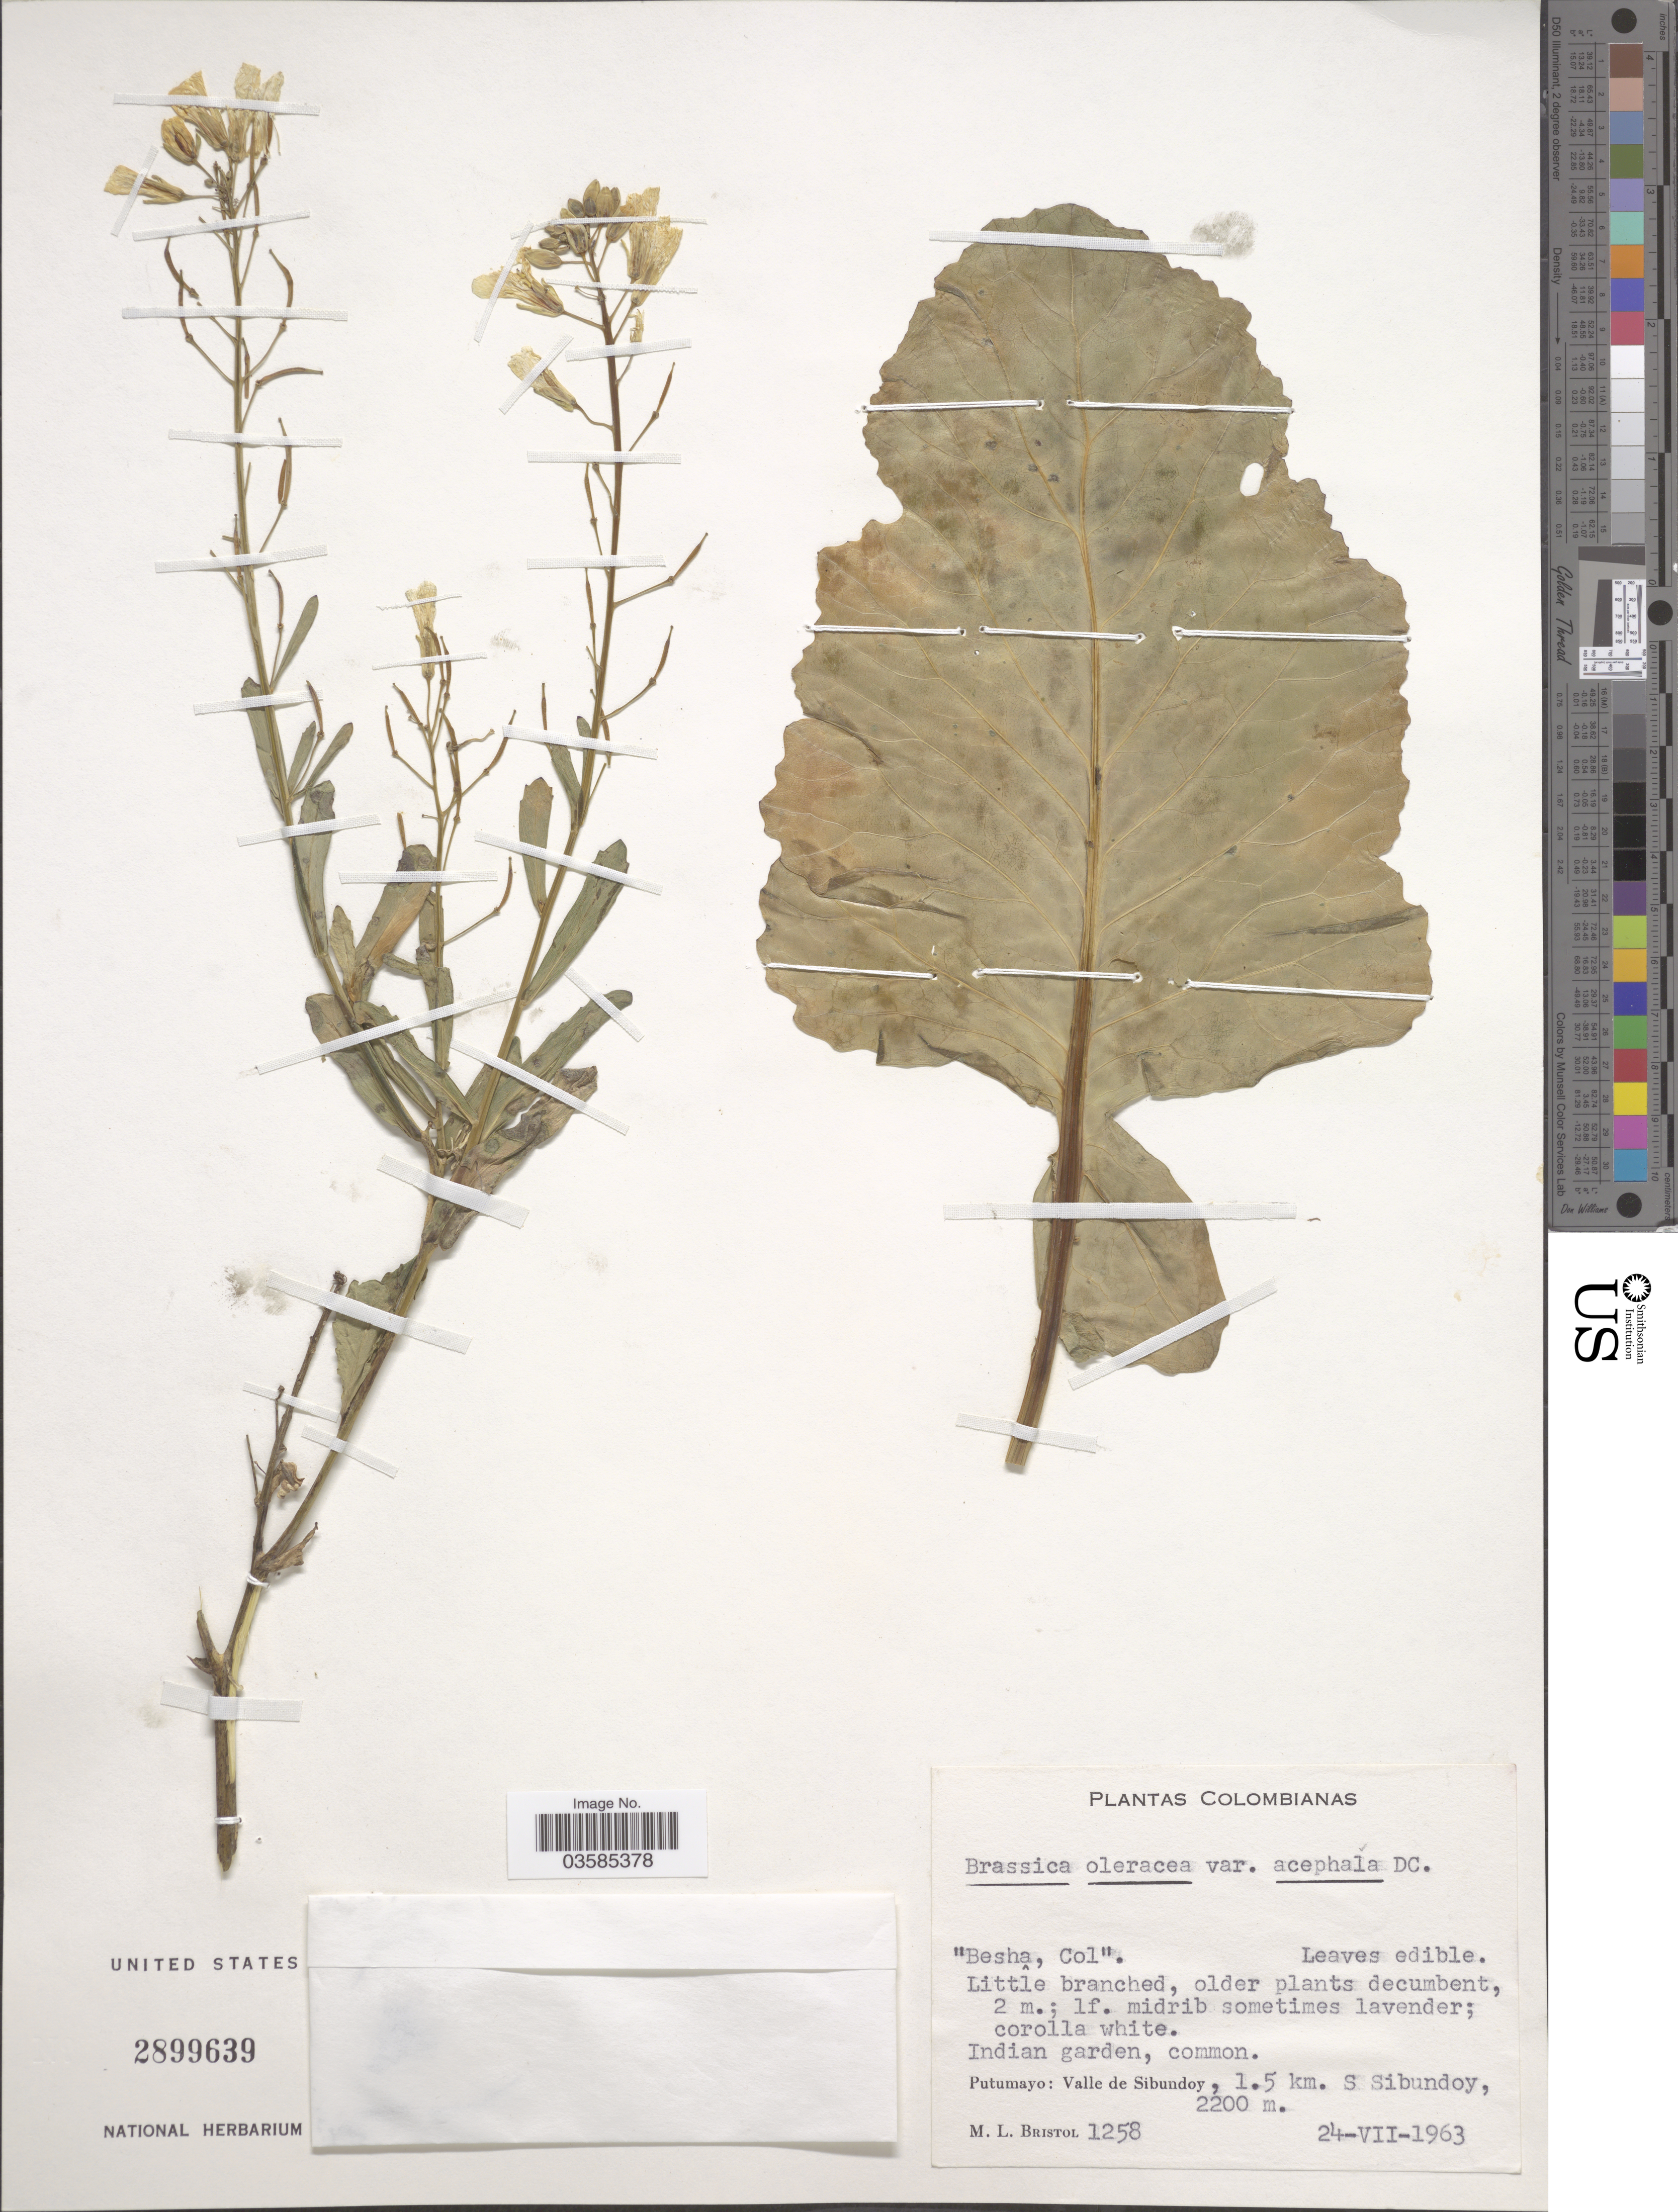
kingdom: Plantae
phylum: Tracheophyta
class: Magnoliopsida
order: Brassicales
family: Brassicaceae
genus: Brassica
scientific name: Brassica oleracea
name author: L.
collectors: M. L. Bristol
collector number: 1258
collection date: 1963-07-24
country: Colombia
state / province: Putumayo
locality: Valle de Sibundoy, 1.5 km. S Sibundoy.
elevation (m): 2200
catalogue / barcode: US 2899639